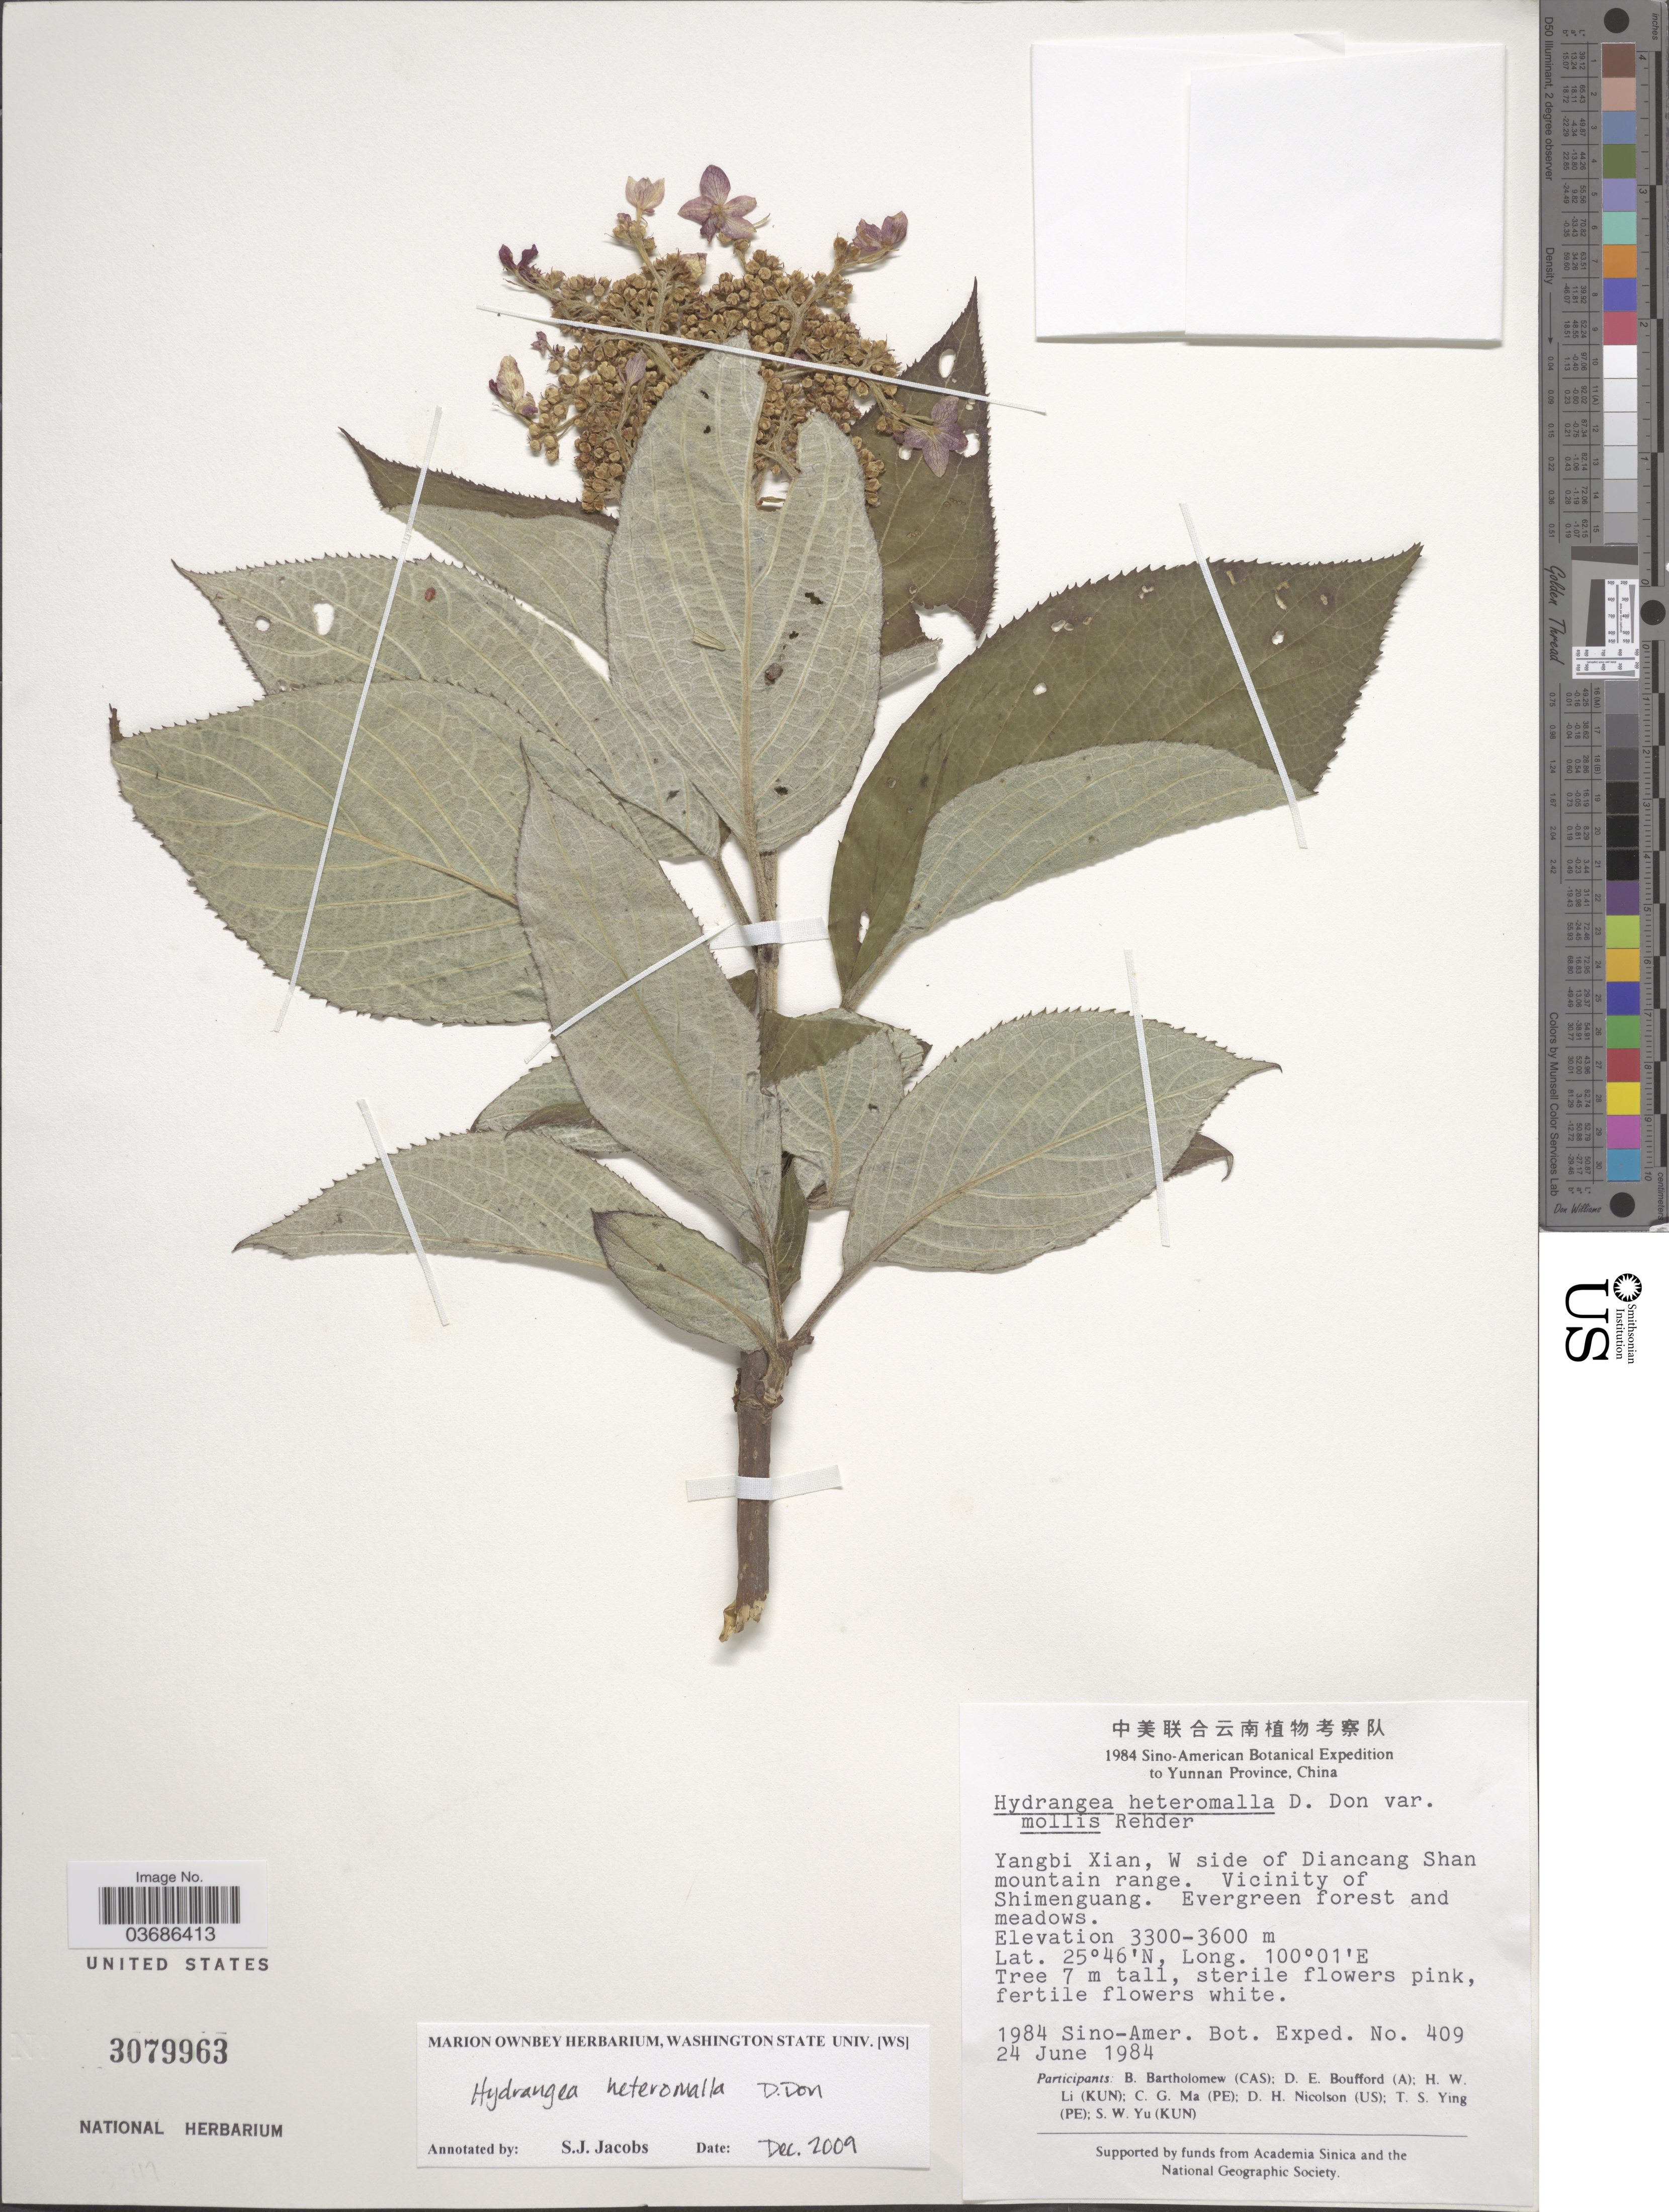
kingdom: Plantae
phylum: Tracheophyta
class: Magnoliopsida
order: Cornales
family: Hydrangeaceae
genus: Hydrangea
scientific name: Hydrangea heteromalla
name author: D. Don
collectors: B. Bartholomew, D. E. Boufford, H. W. Li, C. Ma & et al.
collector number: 409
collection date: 1984-06-24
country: China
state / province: Yunnan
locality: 1984 Sino-American Botanical Expedition to Yunnan Province. Yangbi Xian, W side of Diancang Shan mountain range. Vicinity of Shimenguang.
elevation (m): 3300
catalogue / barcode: US 3079963